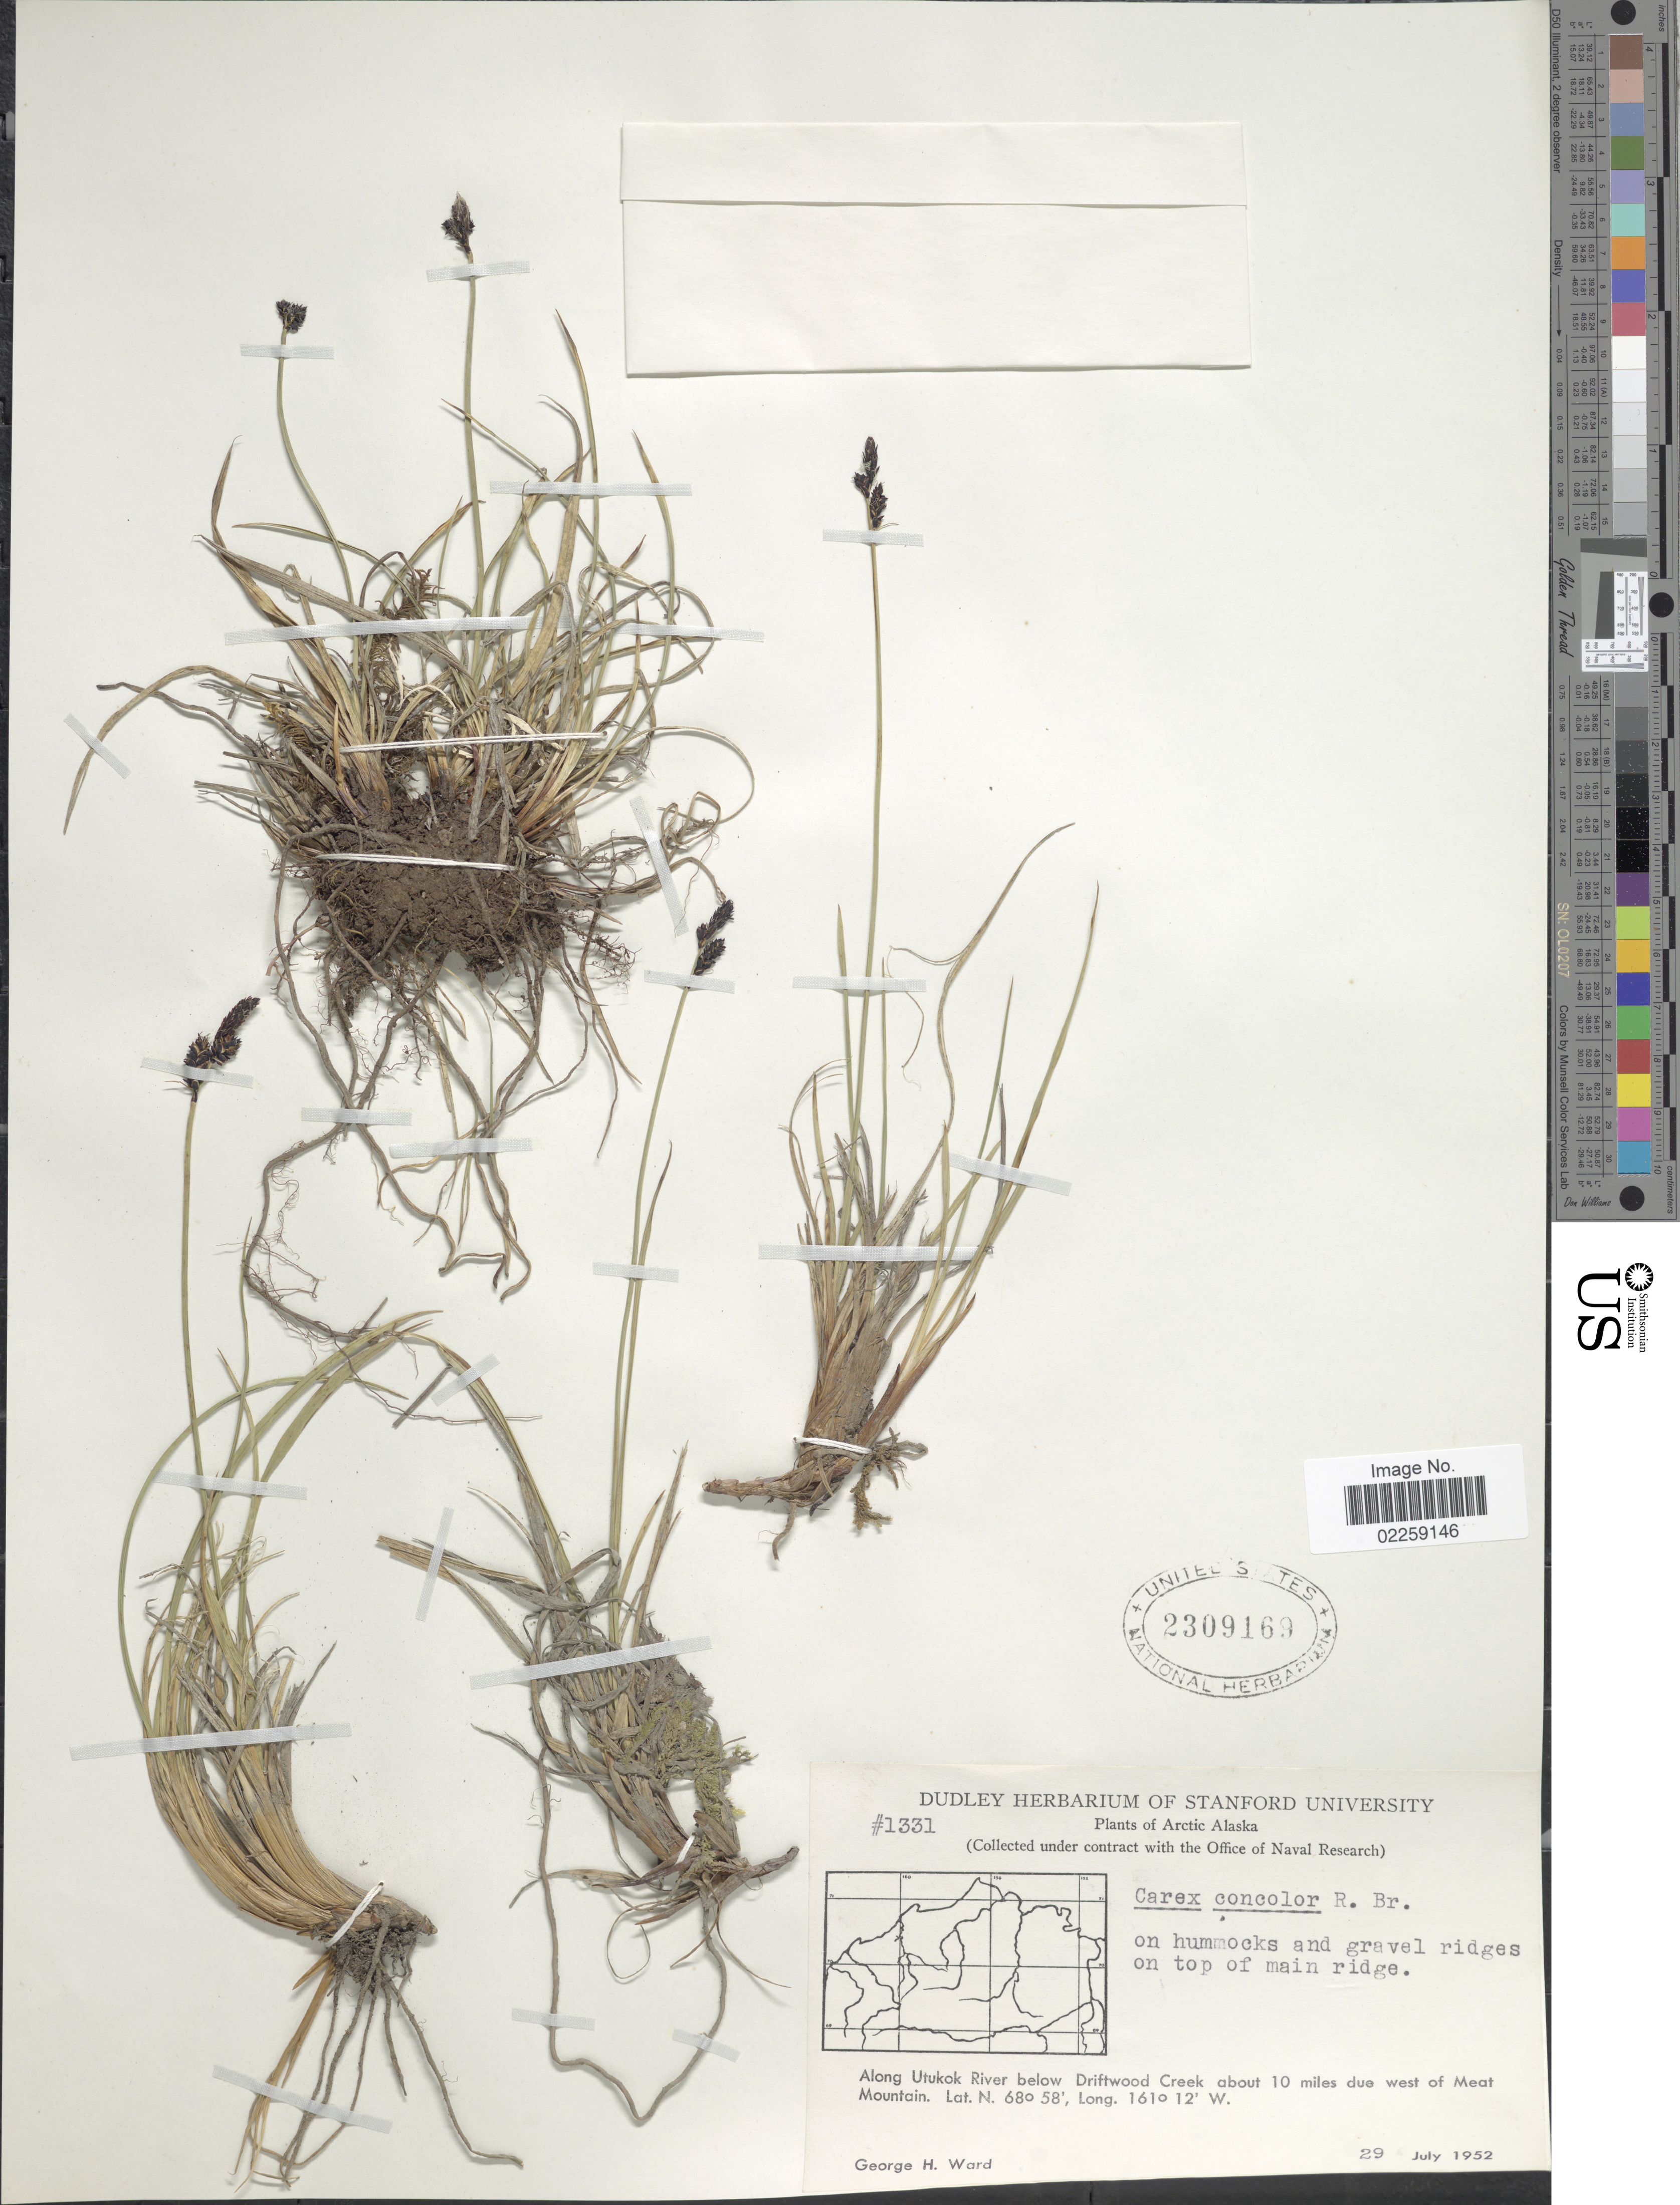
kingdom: Plantae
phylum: Tracheophyta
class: Liliopsida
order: Poales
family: Cyperaceae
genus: Carex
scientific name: Carex bigelowii subsp. lugens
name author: (Holm) T.V. Egorova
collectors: G. H. Ward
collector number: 1331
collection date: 1952-07-29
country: United States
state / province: Alaska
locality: Arctic Alaska. Along Utukok River below Driftwood Creek about 10 miles due west of Meat Mountain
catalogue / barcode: US 2309169